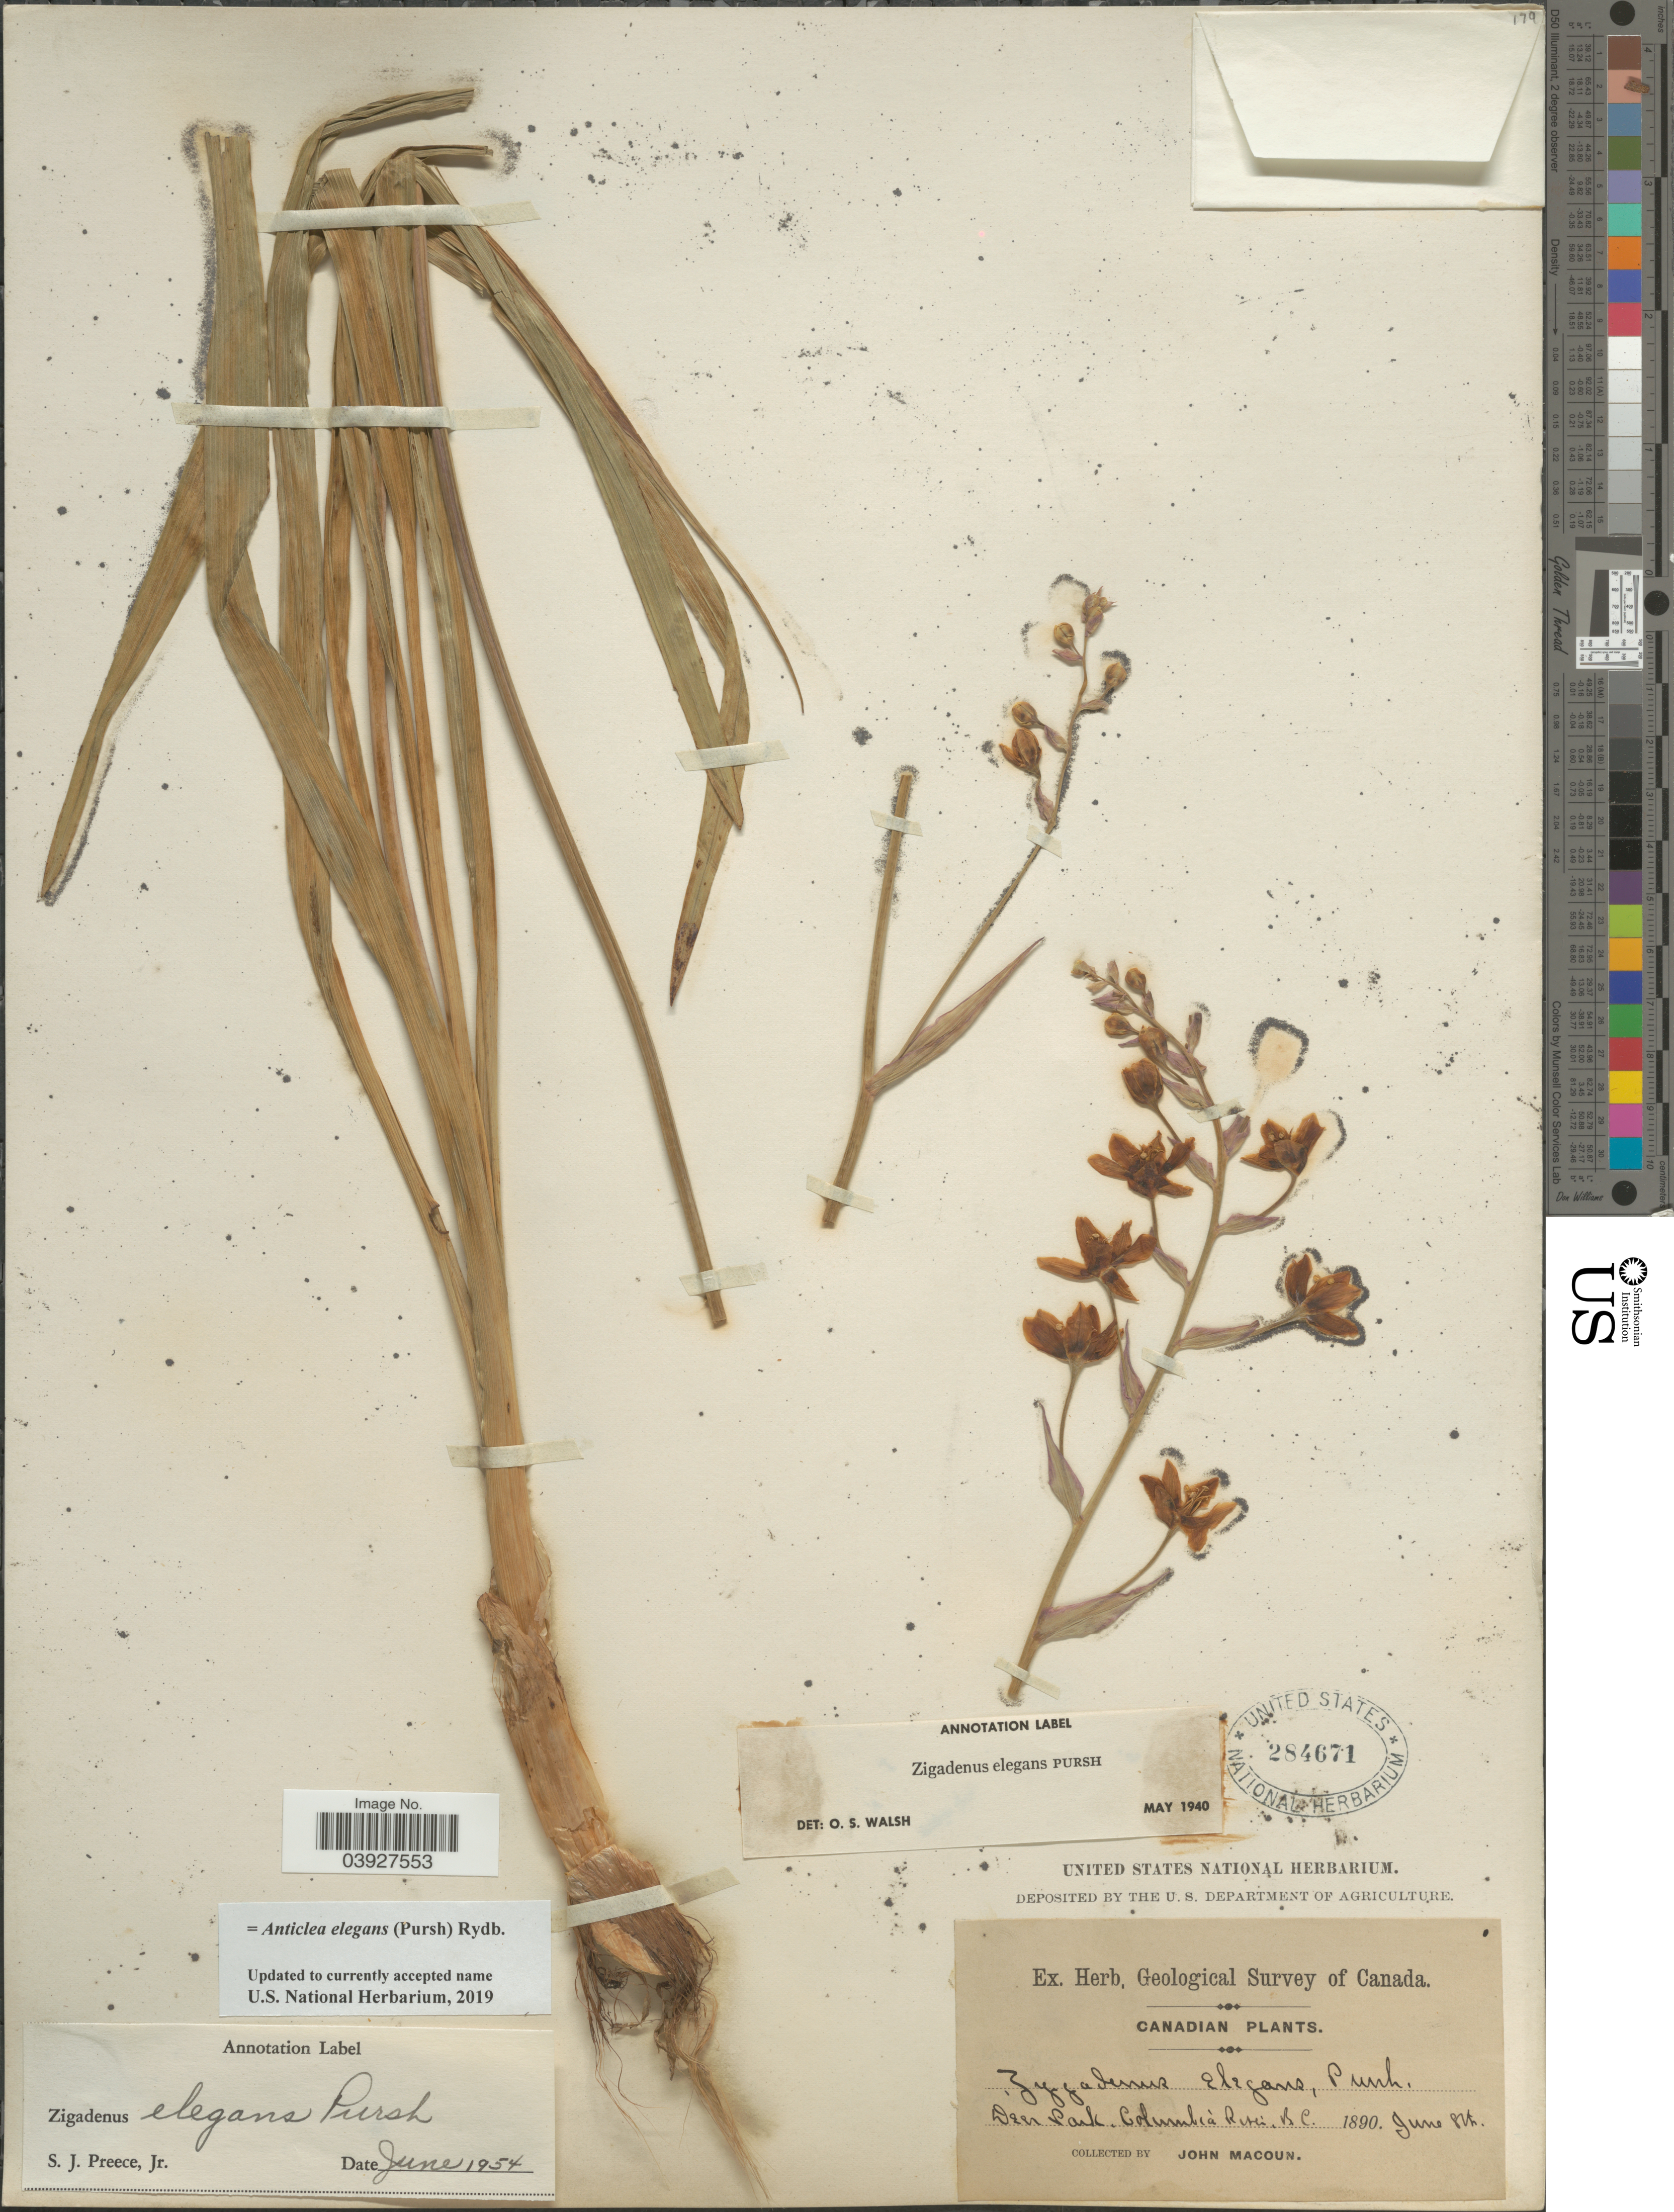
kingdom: Plantae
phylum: Tracheophyta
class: Liliopsida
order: Liliales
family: Melanthiaceae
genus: Anticlea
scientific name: Anticlea elegans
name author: (Pursh) Rydb.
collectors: J. Macoun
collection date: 1890-06-08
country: Canada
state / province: British Columbia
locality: Deer Park. Columbia River.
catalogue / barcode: US 284671